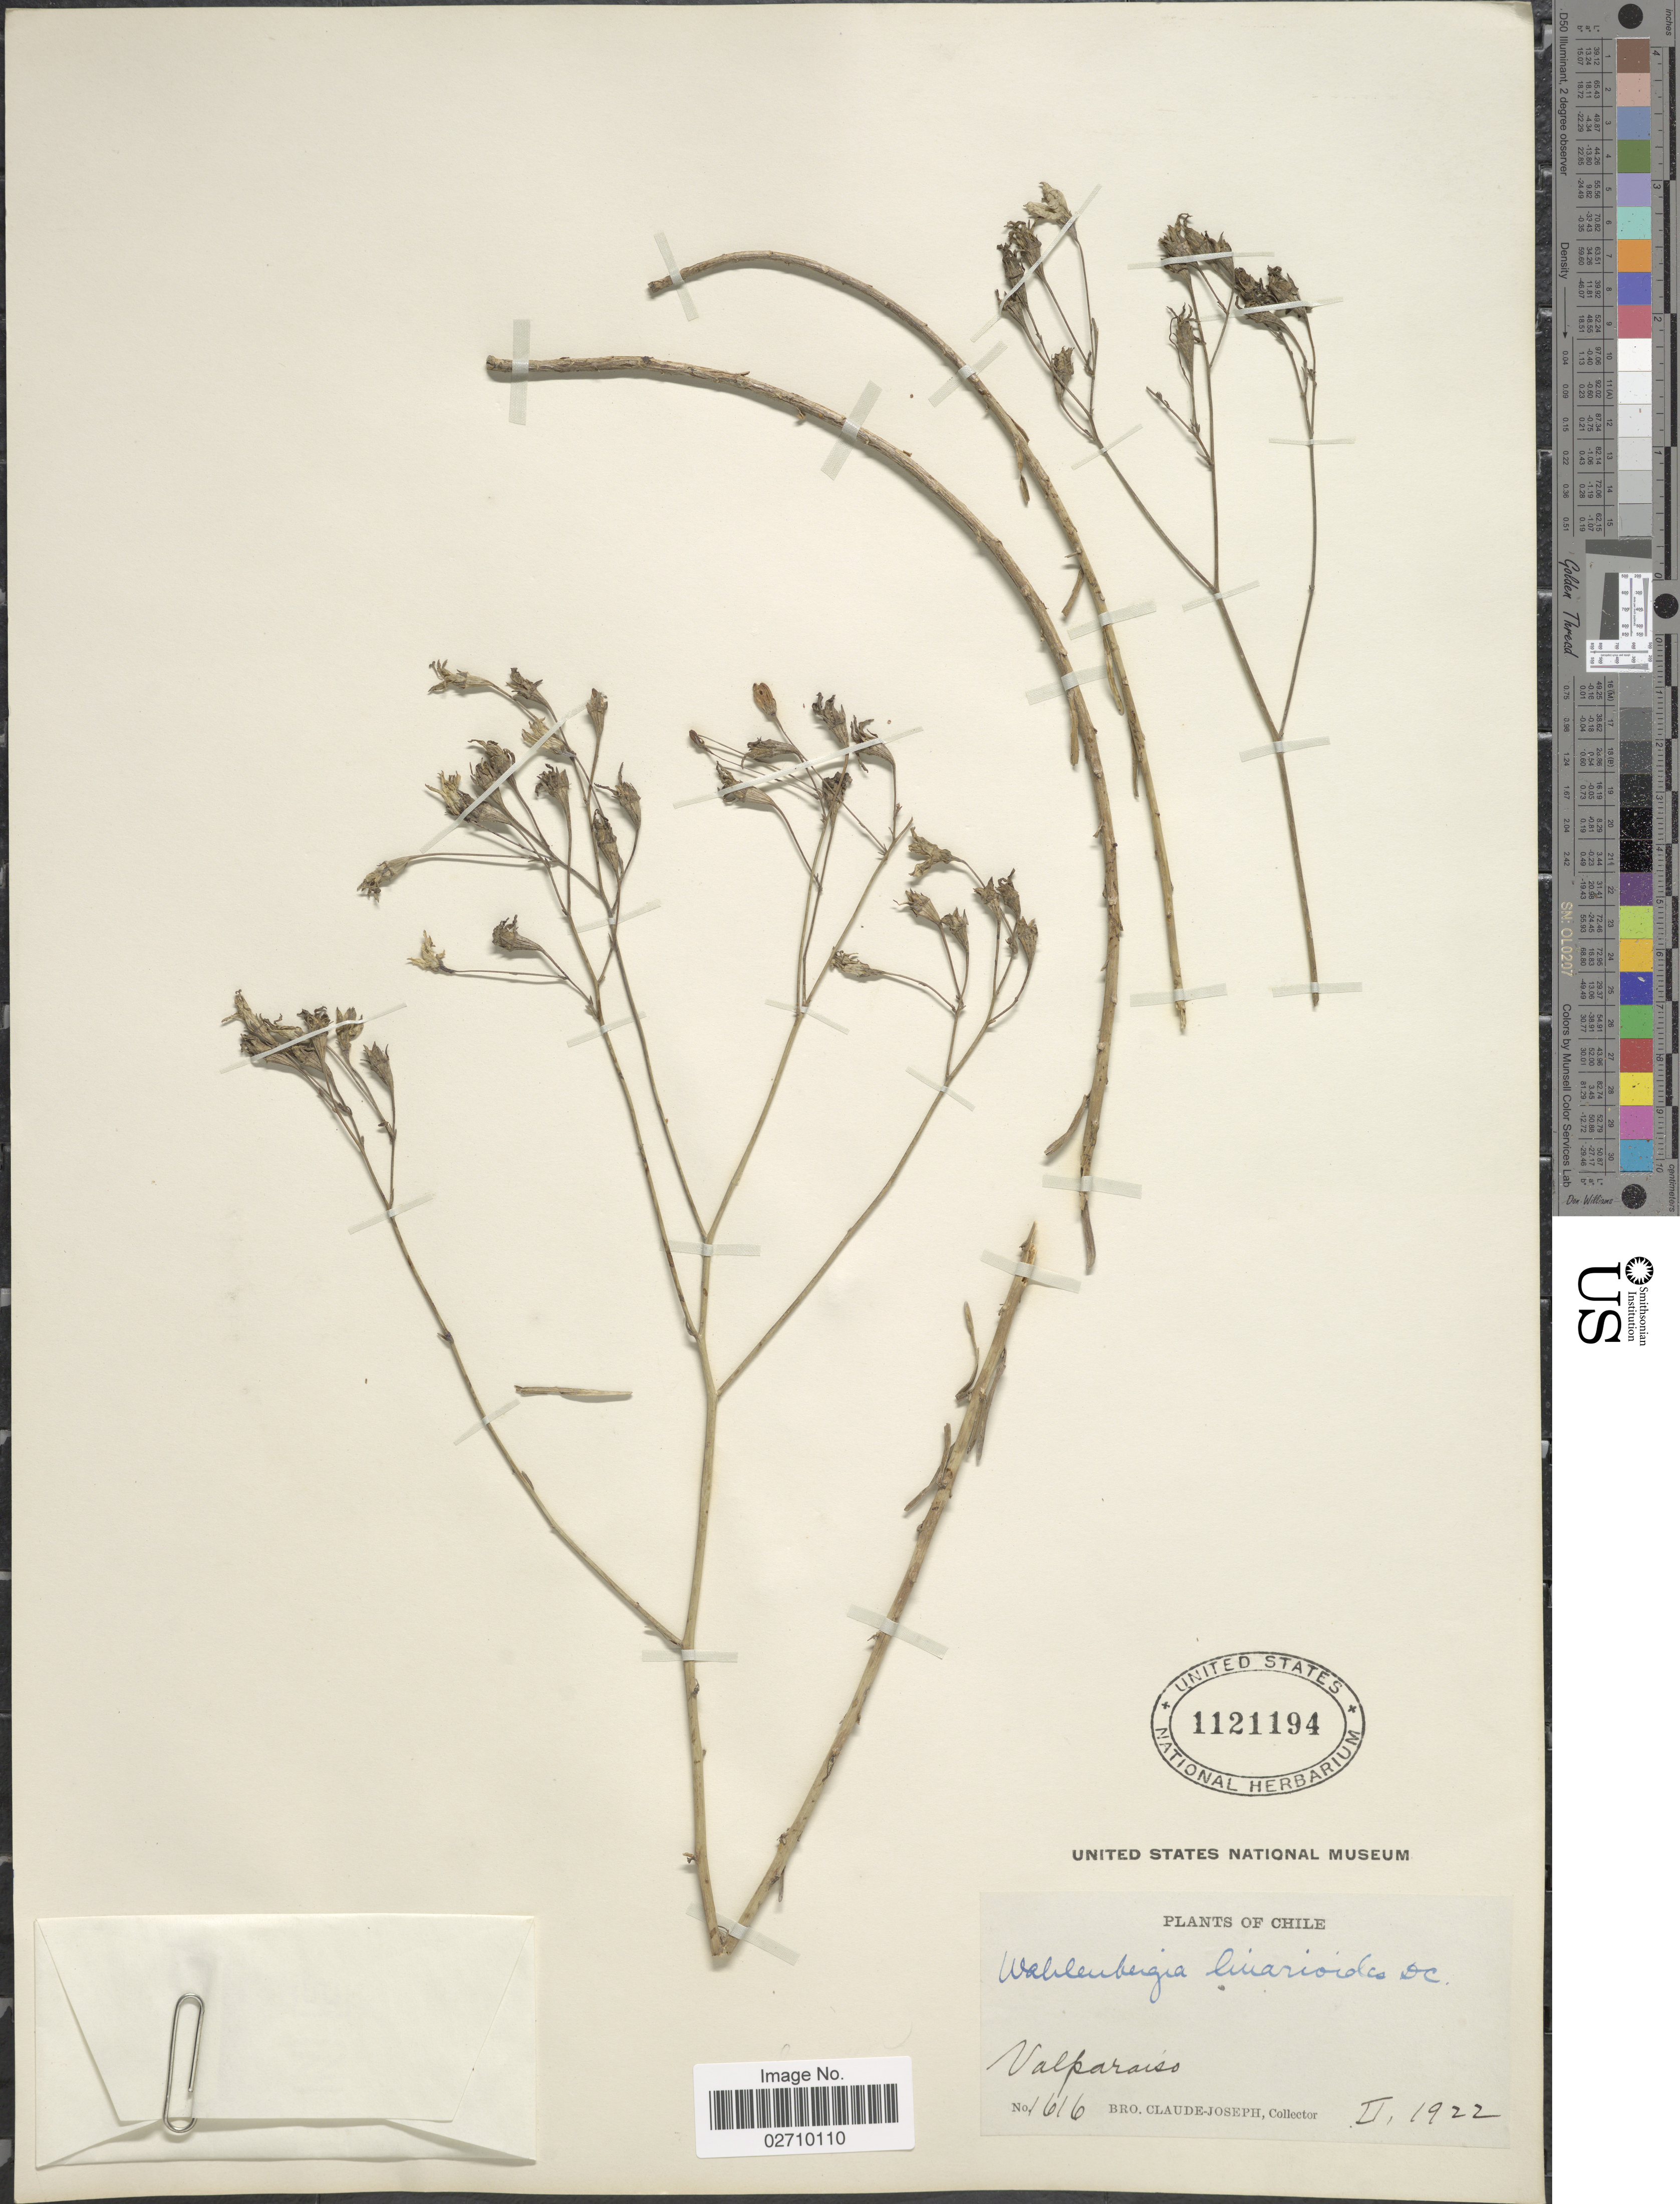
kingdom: Plantae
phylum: Tracheophyta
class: Magnoliopsida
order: Asterales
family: Campanulaceae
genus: Wahlenbergia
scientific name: Wahlenbergia linarioides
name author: (Lam.) A. DC.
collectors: Bro. Claude-Joseph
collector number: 1616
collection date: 1922-02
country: Chile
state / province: Valparaíso (V)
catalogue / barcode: US 1121194